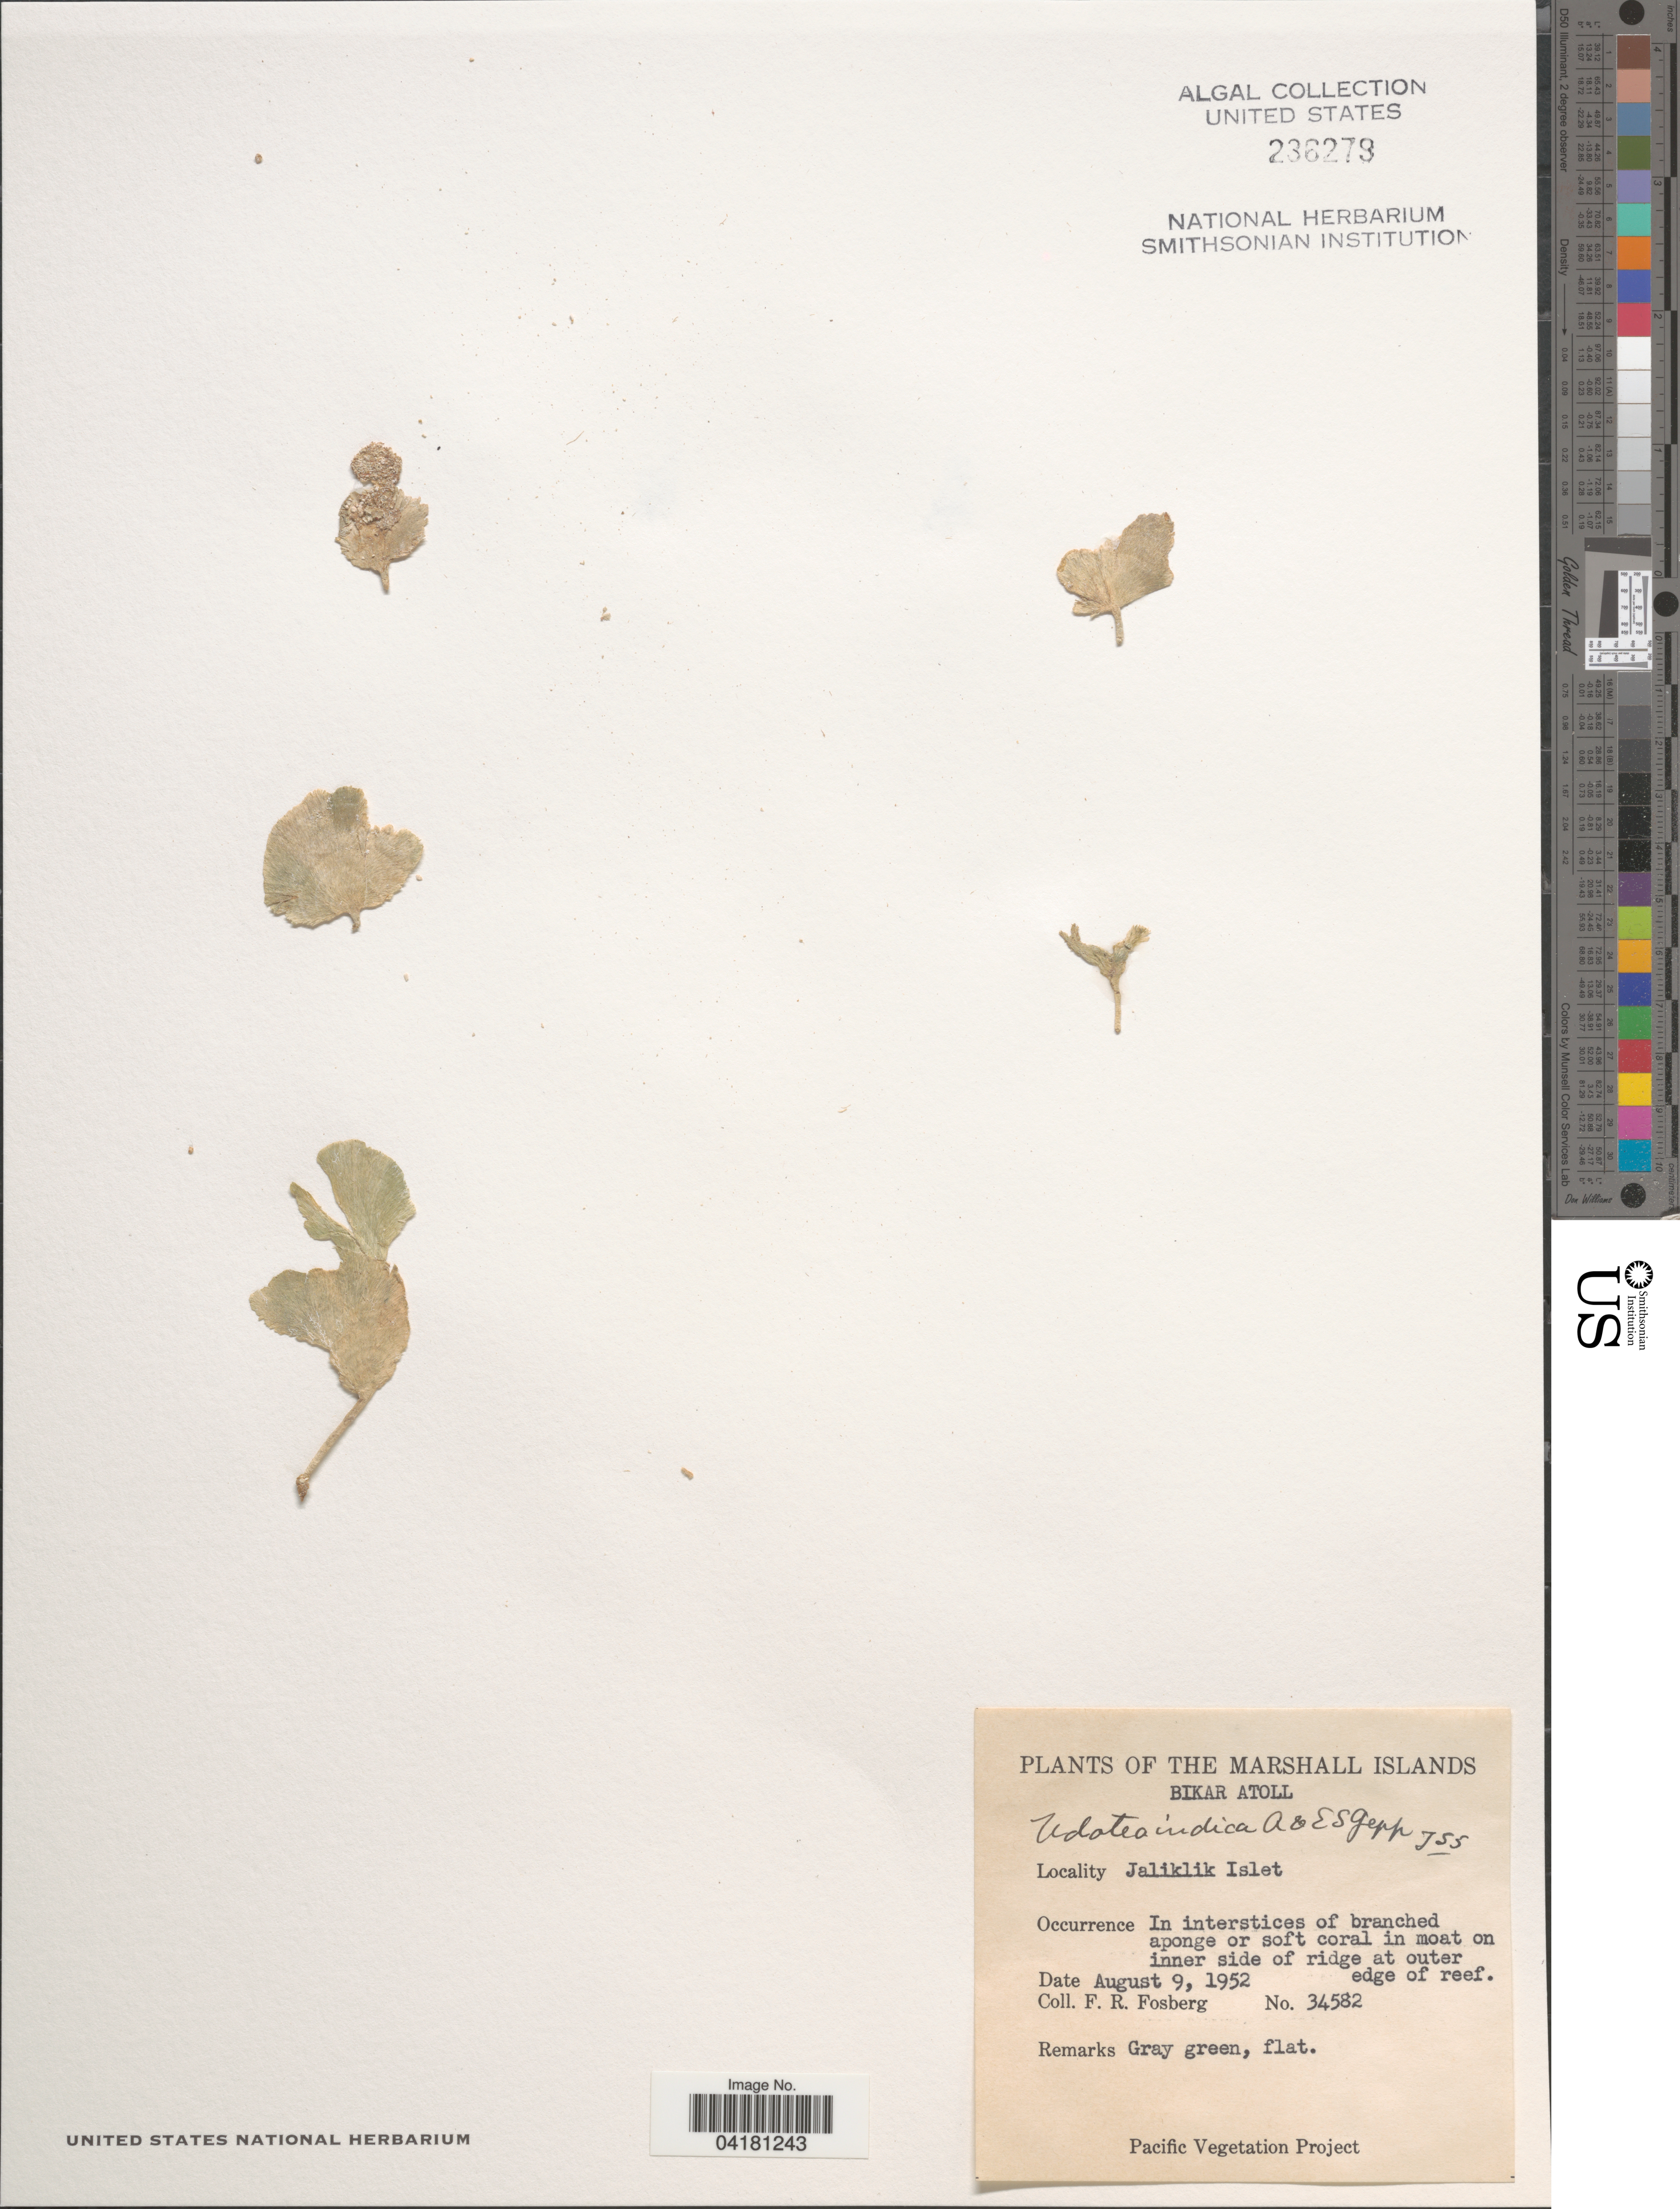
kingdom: Plantae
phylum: Chlorophyta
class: Ulvophyceae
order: Bryopsidales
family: Udoteaceae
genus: Udotea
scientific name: Udotea indica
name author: A. Gepp & E. Gepp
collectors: F. R. Fosberg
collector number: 34582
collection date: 1952-08-09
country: Marshall Islands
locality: Bikar Atoll. Jaliklik Islet.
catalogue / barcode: US 236279